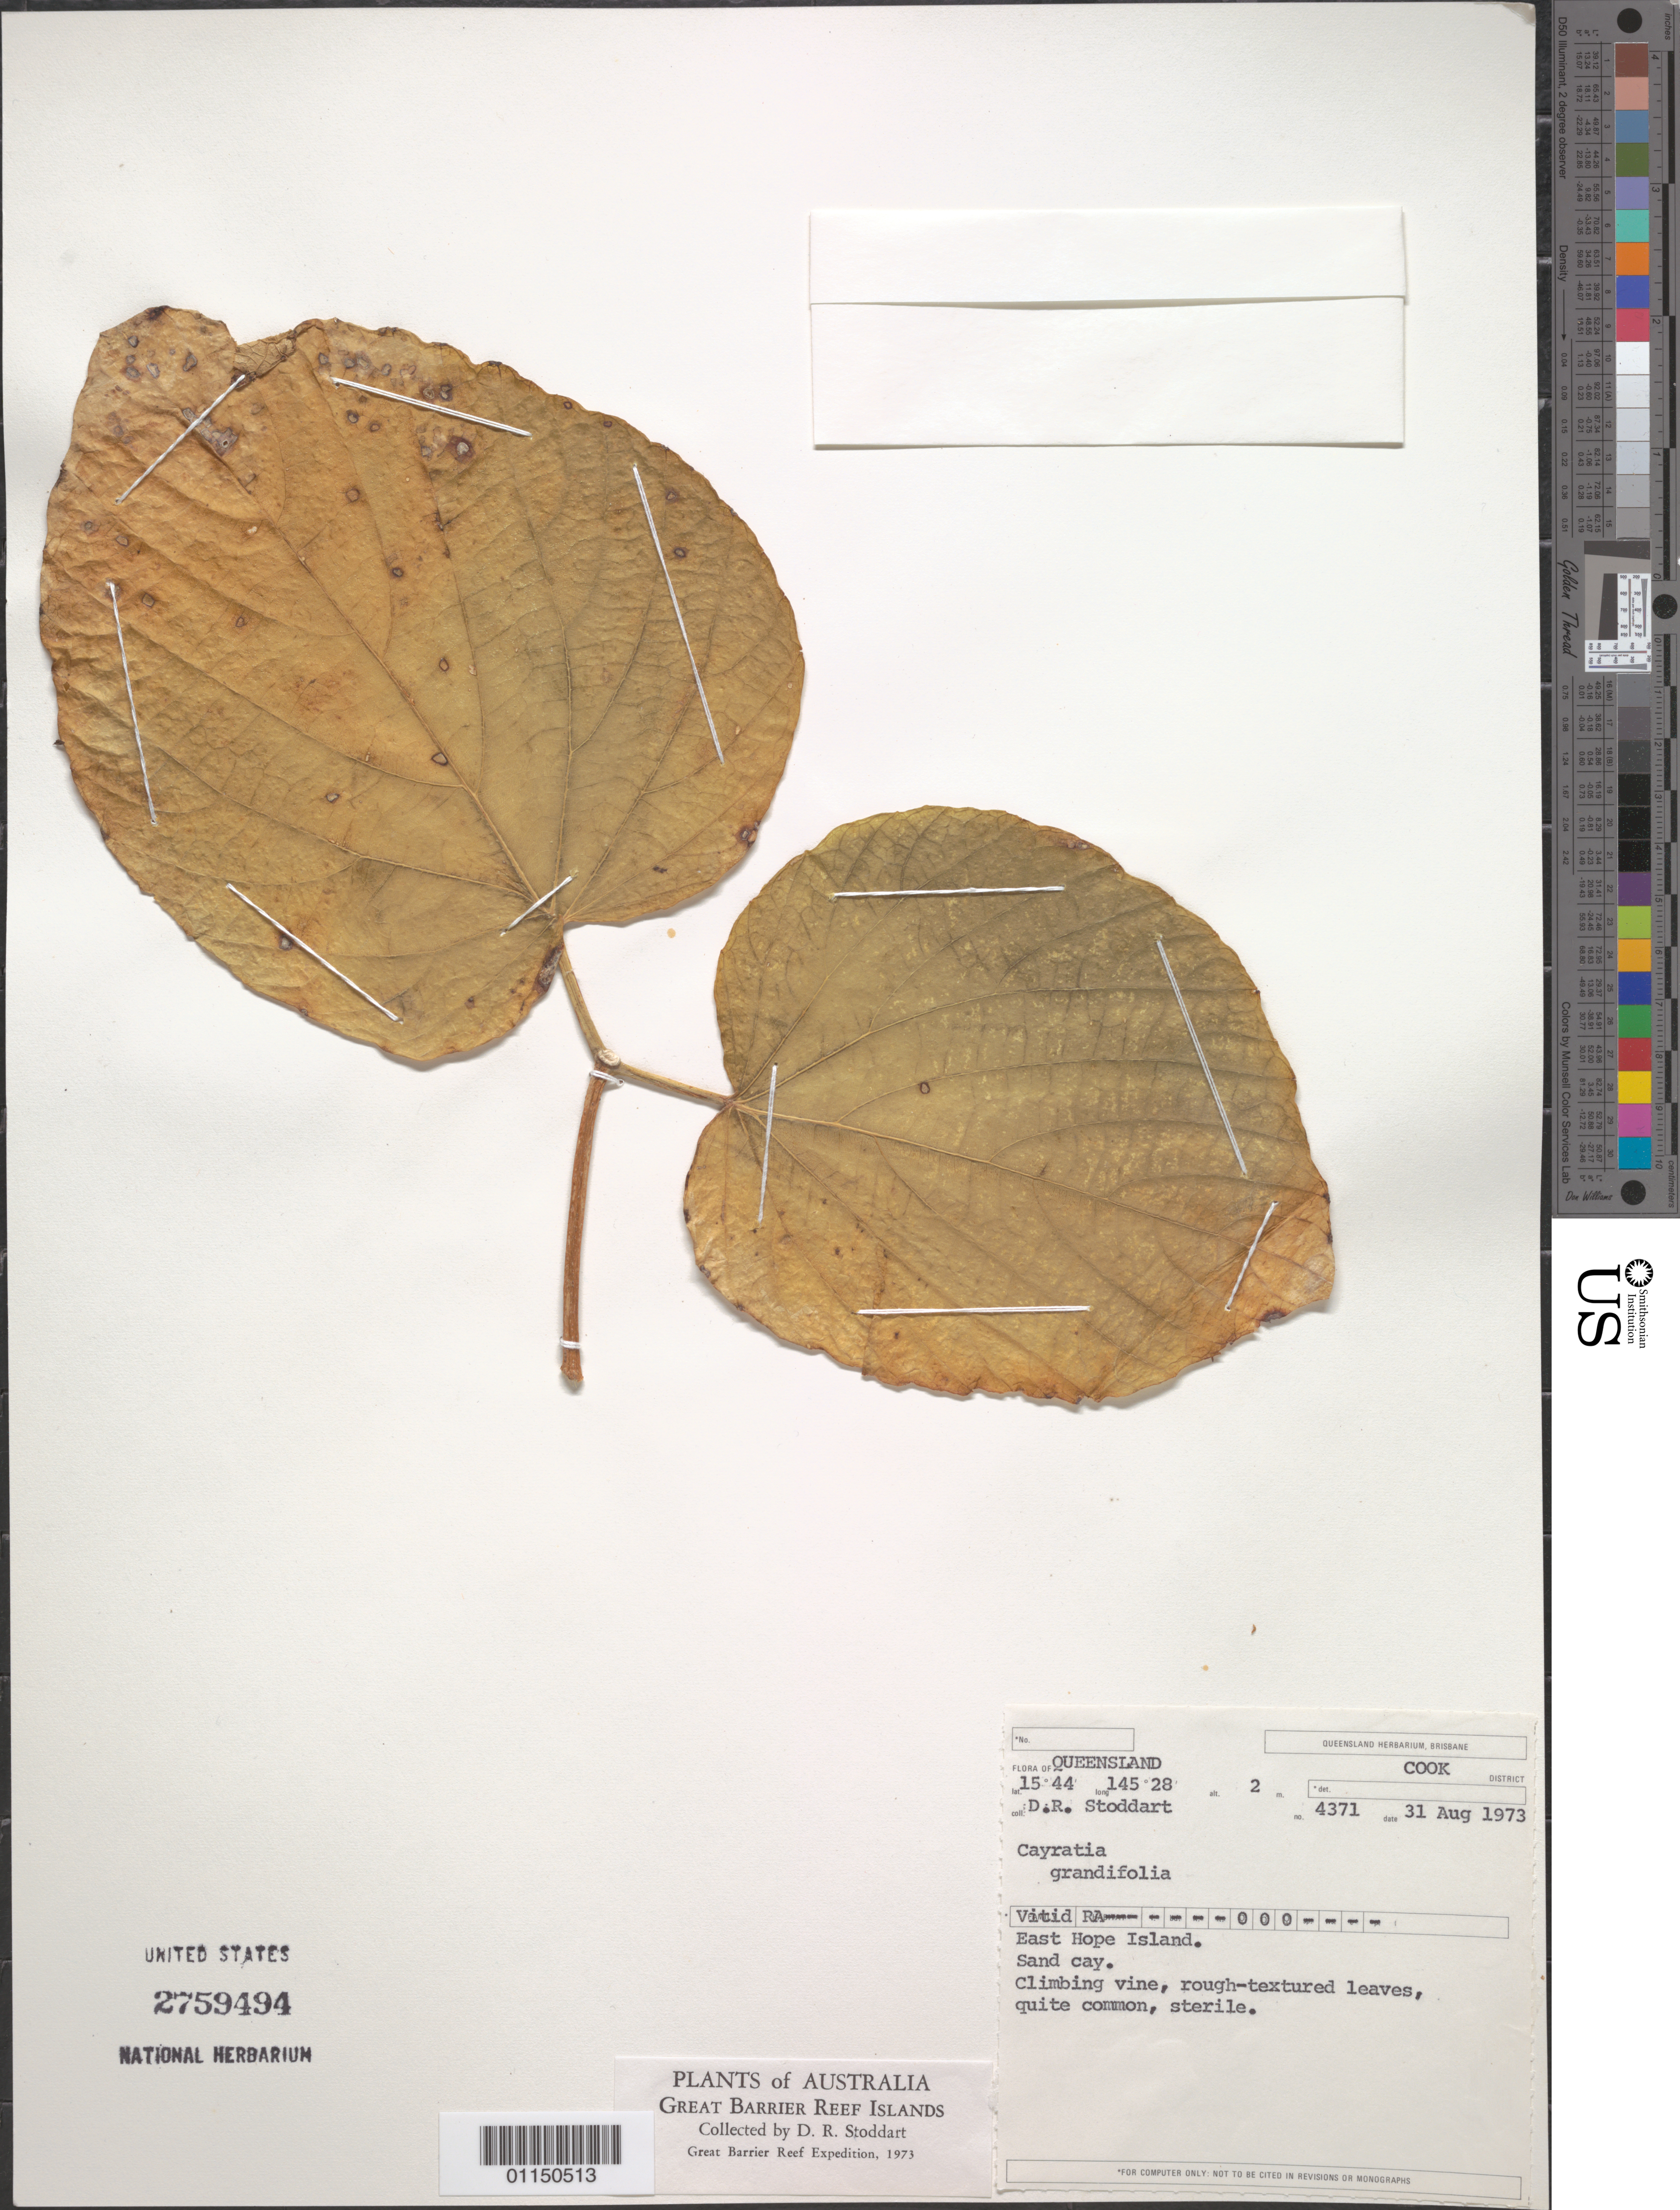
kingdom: Plantae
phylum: Tracheophyta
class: Magnoliopsida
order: Vitales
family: Vitaceae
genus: Cayratia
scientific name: Cayratia grandifolia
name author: (Warb.) Suess.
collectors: D. R. Stoddart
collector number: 4371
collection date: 1973-08-31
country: Australia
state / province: Queensland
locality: Great Barrier Reef Islands. Cook. East Hope Island.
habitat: Sand Cay. Climbing vine. Common.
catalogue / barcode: US 2759494